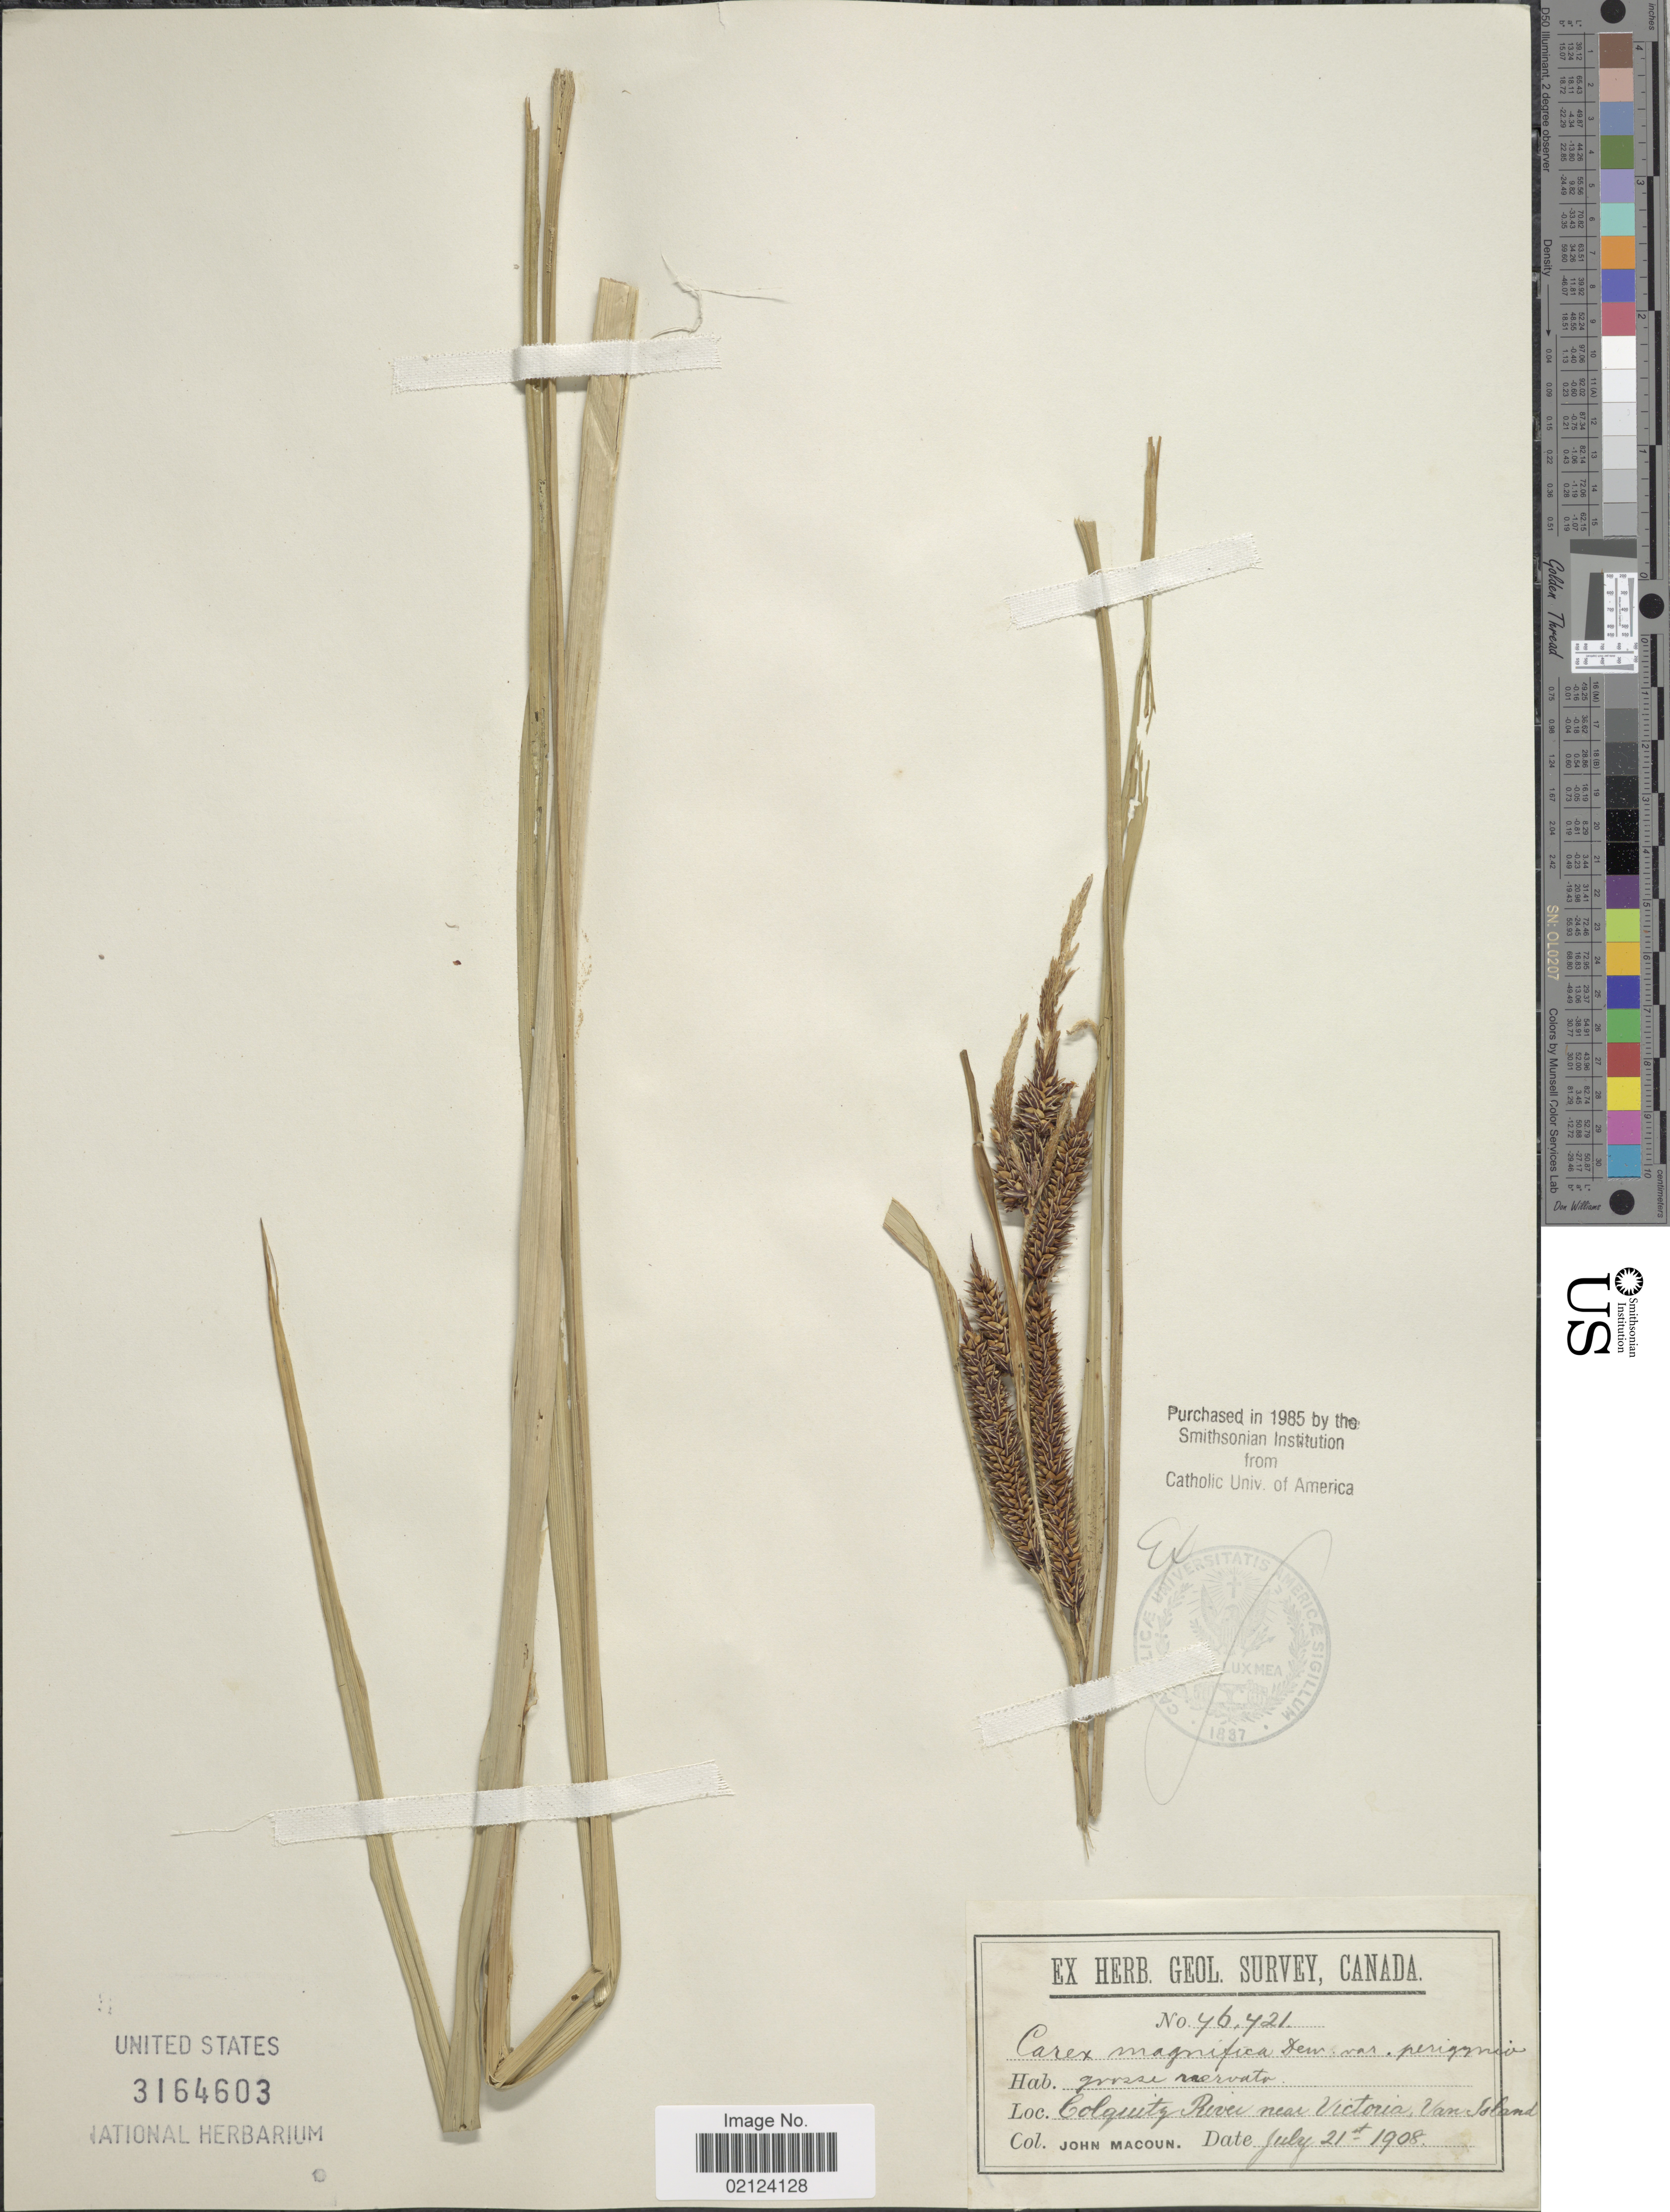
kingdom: Plantae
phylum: Tracheophyta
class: Liliopsida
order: Poales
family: Cyperaceae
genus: Carex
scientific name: Carex obnupta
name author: L.H. Bailey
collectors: J. Macoun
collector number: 46421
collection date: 1908-07-21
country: Canada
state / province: British Columbia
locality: Colquity River near Victoria, Van. Island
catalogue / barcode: US 3164603